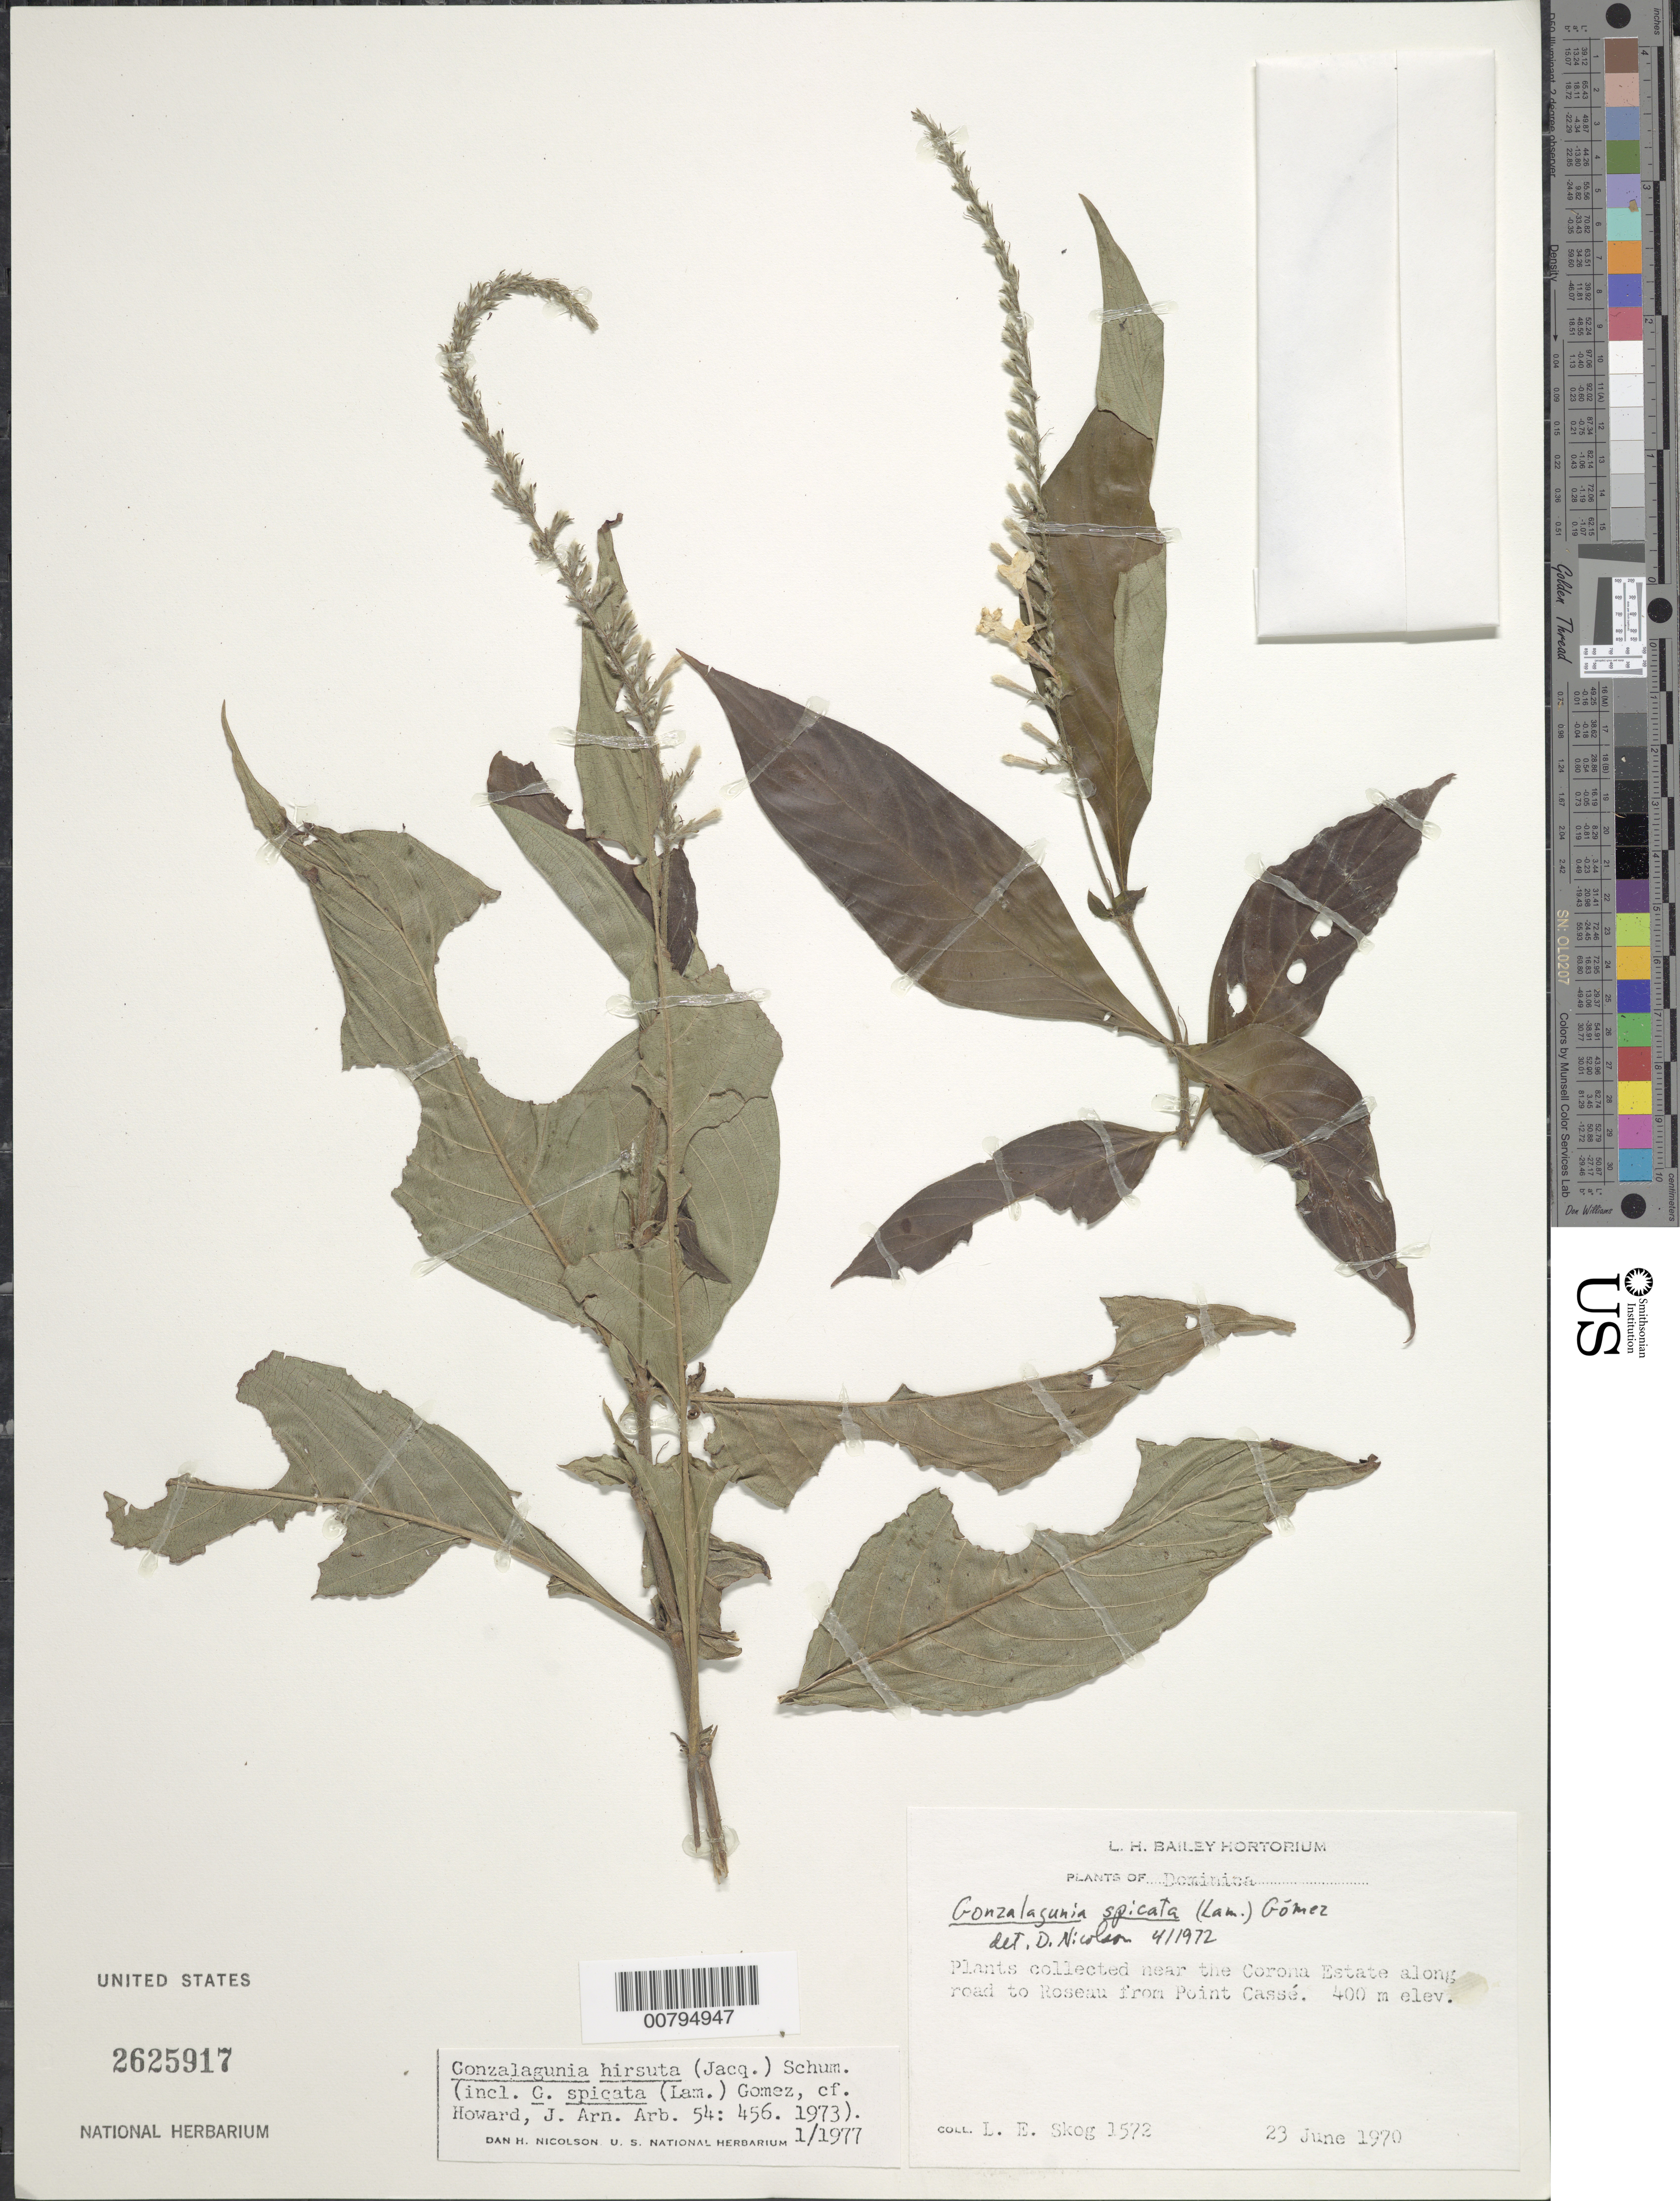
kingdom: Plantae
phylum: Tracheophyta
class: Magnoliopsida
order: Gentianales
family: Rubiaceae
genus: Gonzalagunia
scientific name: Gonzalagunia hirsuta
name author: Schum.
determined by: Nicolson, Dan H.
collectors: L. E. Skog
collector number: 1572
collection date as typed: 23 Jun 1970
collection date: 1970-06-23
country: Dominica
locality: Near the Corona Estate, along road to Roseau from Point Cassé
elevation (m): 400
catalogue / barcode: US 2625917